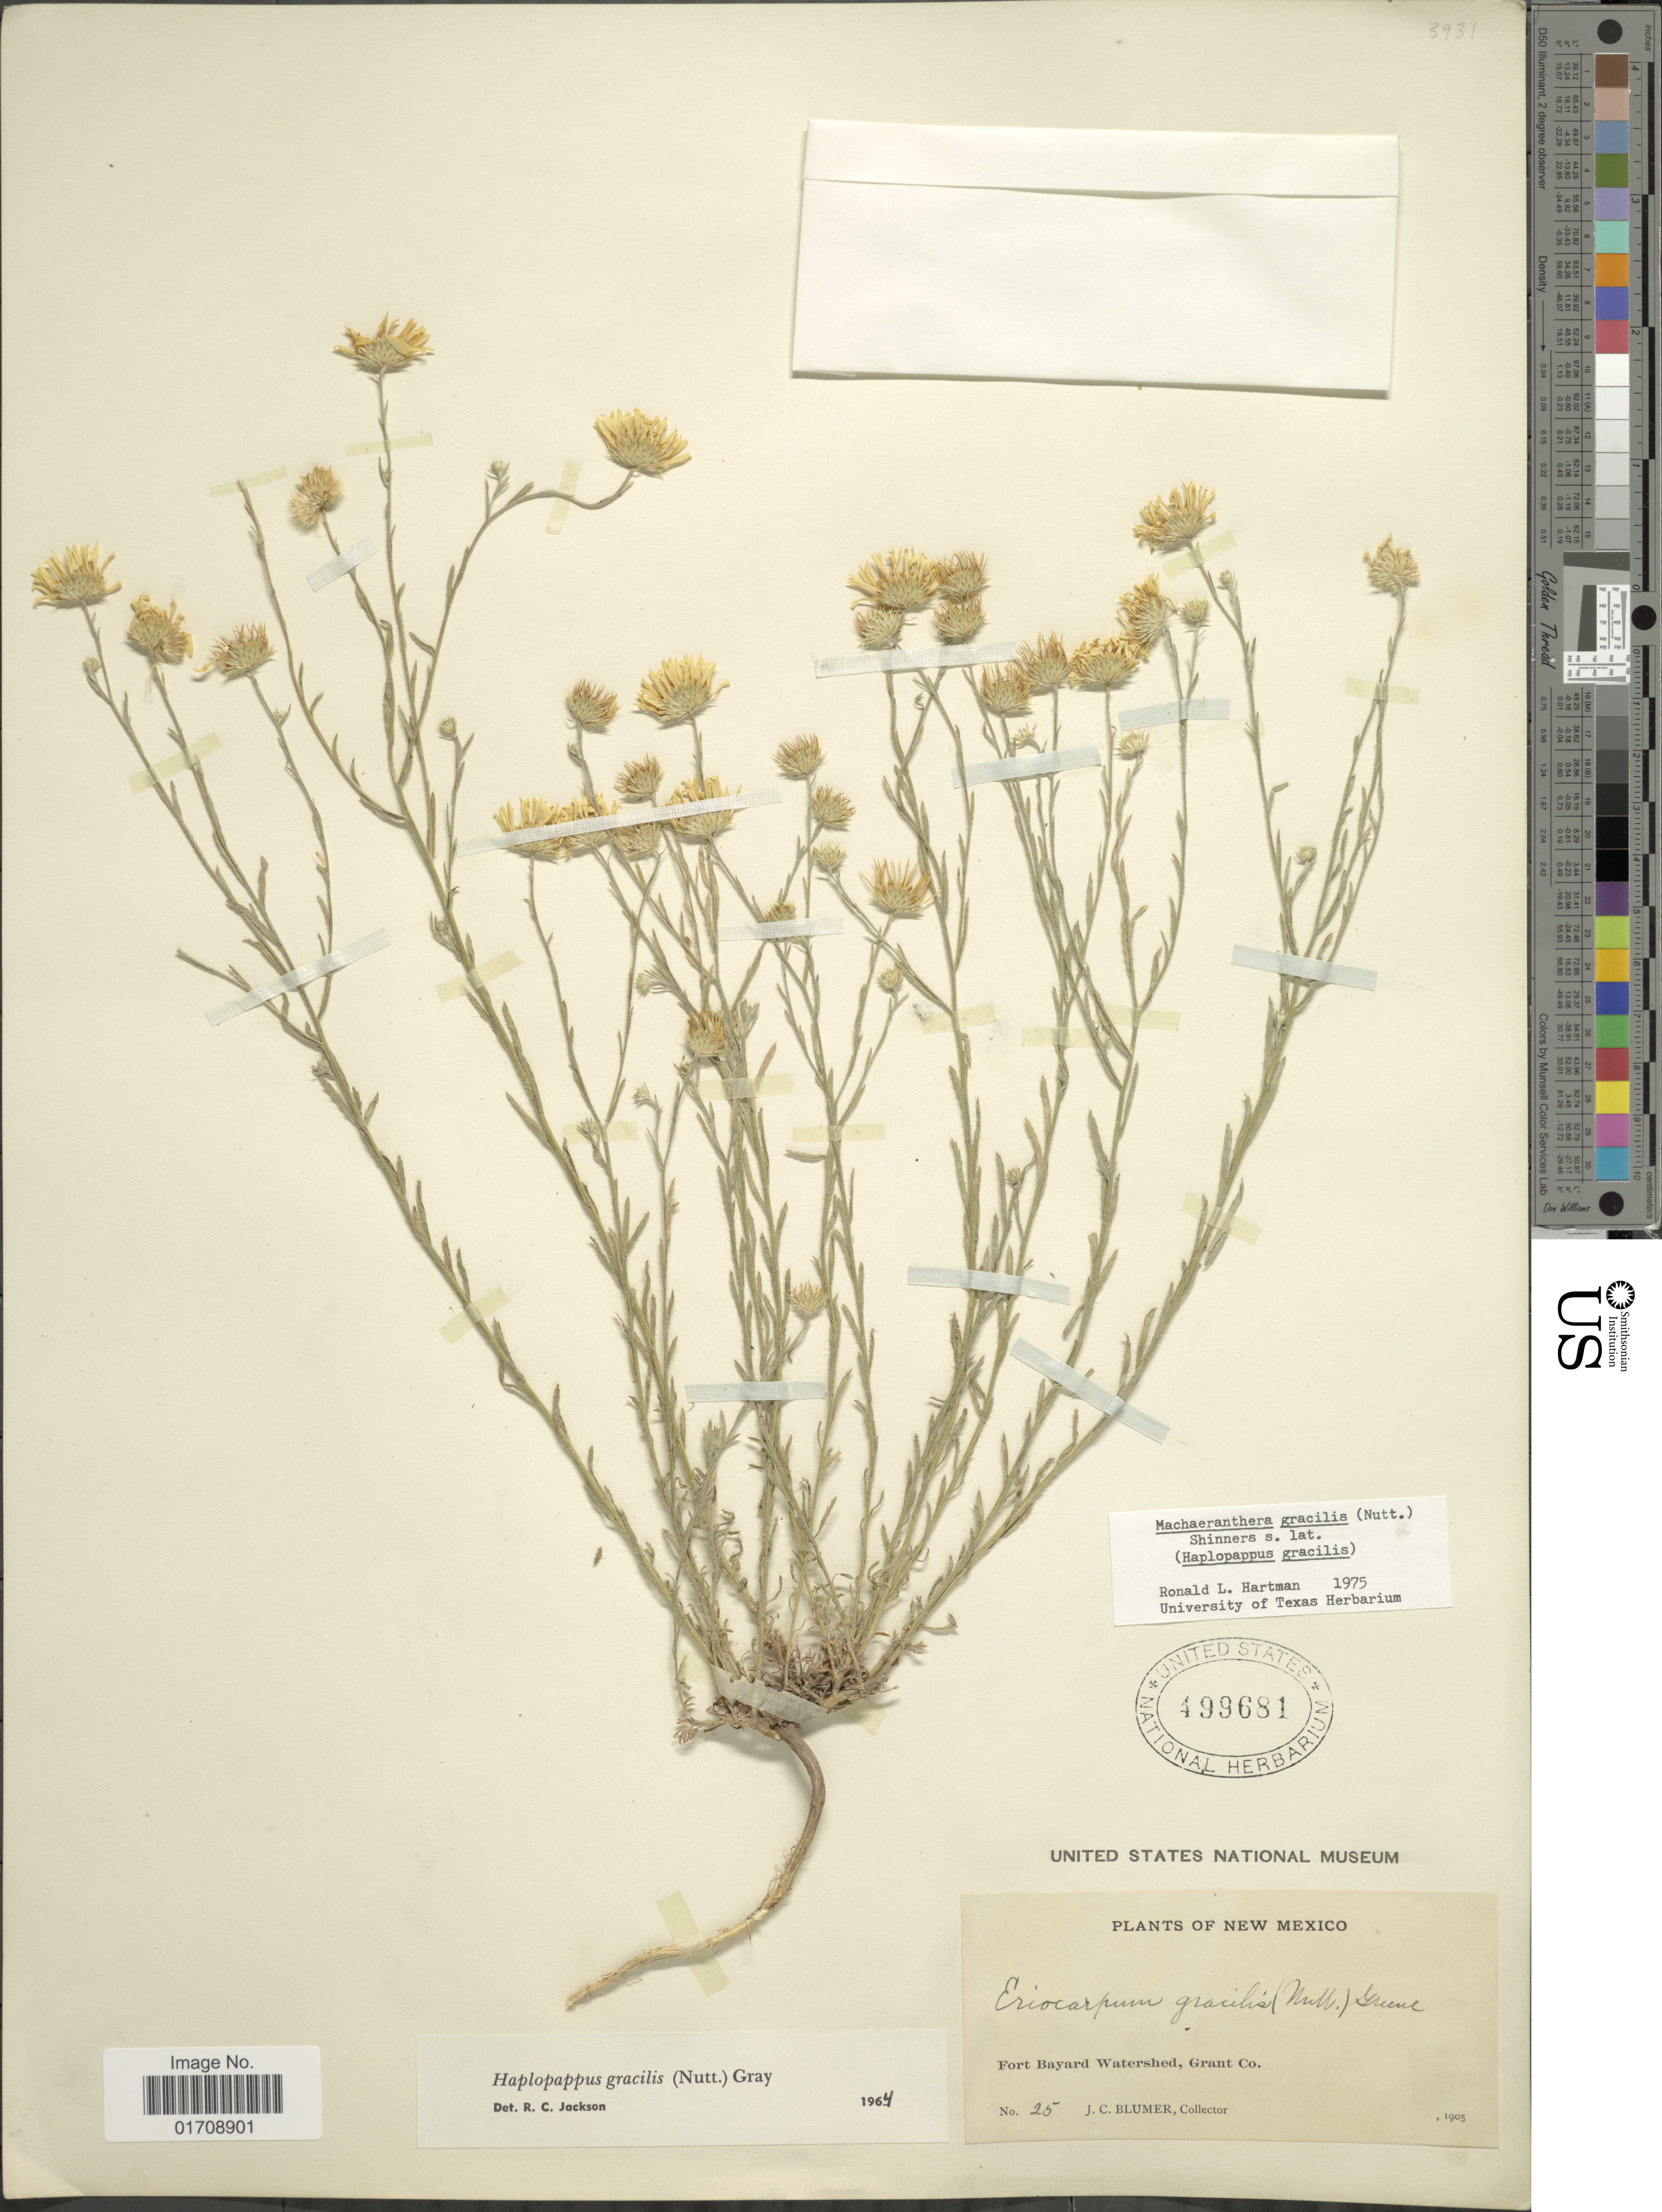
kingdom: Plantae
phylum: Tracheophyta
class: Magnoliopsida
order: Asterales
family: Asteraceae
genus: Machaeranthera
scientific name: Machaeranthera gracilis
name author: (Nutt.) Shinners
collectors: J. C. Blumer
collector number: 25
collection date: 1905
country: United States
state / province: New Mexico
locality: Fort Bayard Watershed, Grant Co.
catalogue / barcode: US 499681